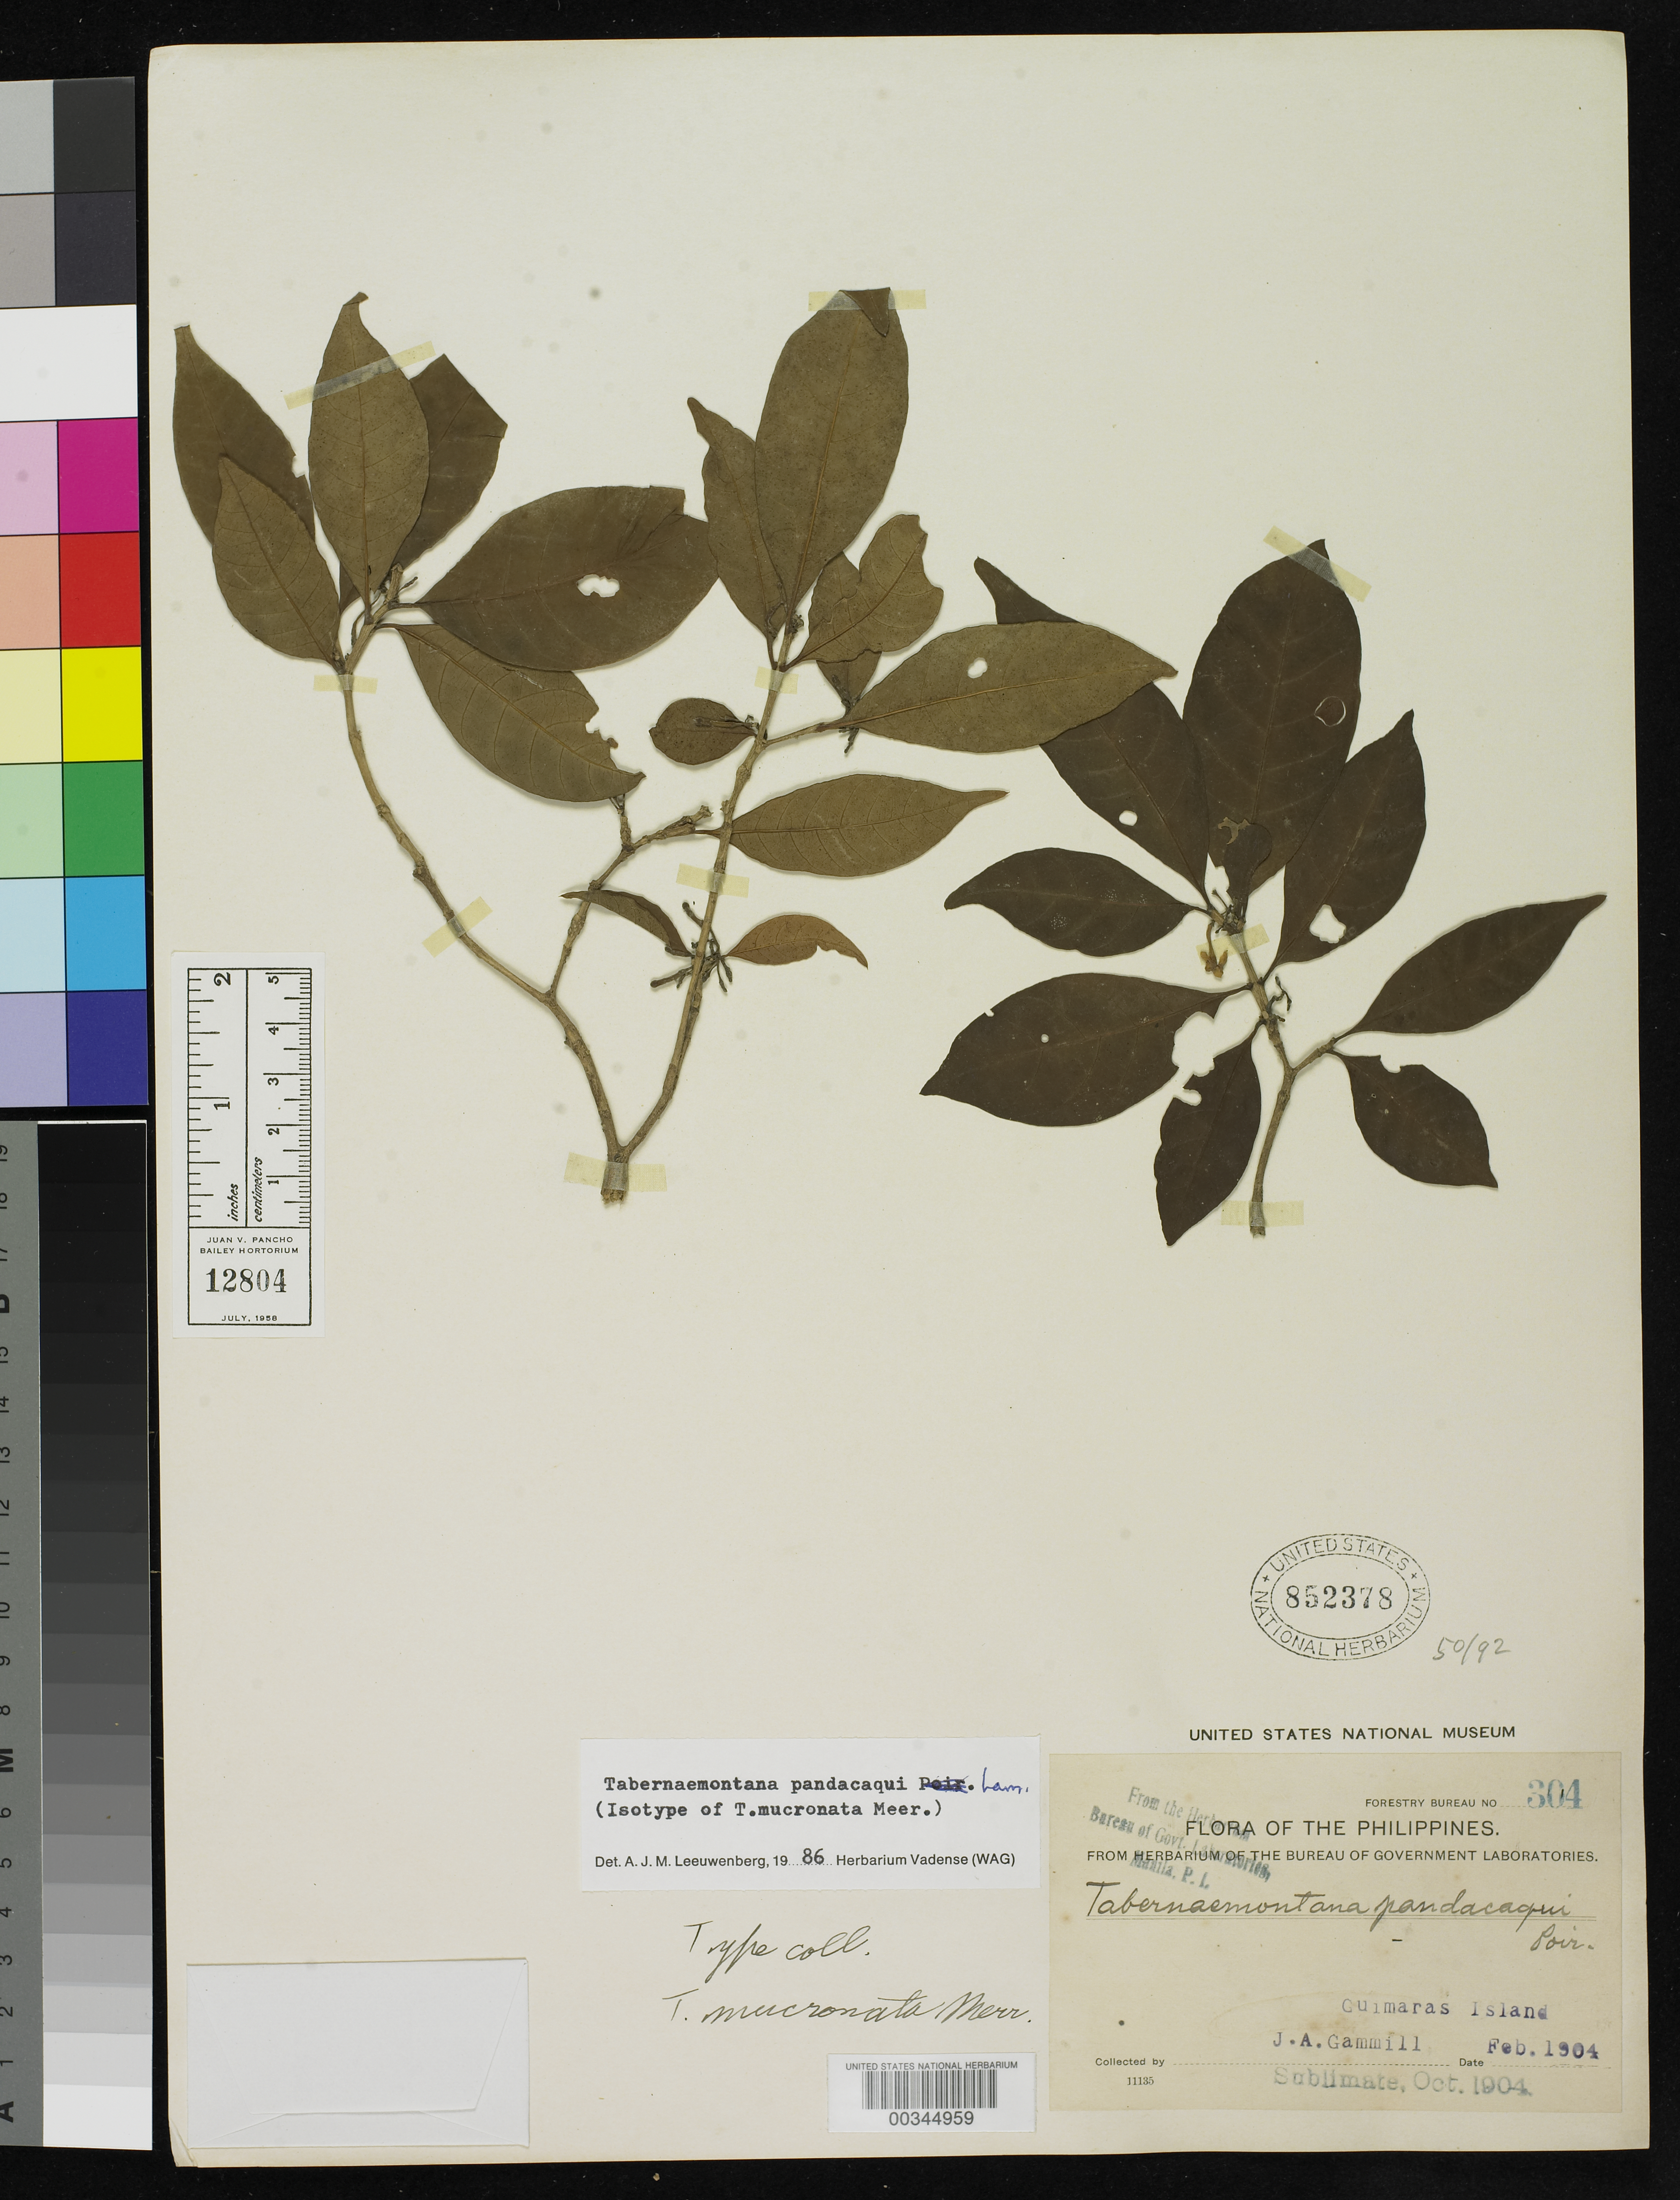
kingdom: Plantae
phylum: Tracheophyta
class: Magnoliopsida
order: Gentianales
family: Apocynaceae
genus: Tabernaemontana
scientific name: Tabernaemontana mucronata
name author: Merr.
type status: Isotype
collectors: J. Gammill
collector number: Bur. Sci. 304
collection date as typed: Feb 1904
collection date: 1904-02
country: Philippines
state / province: Western Visayas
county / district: Iloilo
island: Guimaras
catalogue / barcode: US 852378